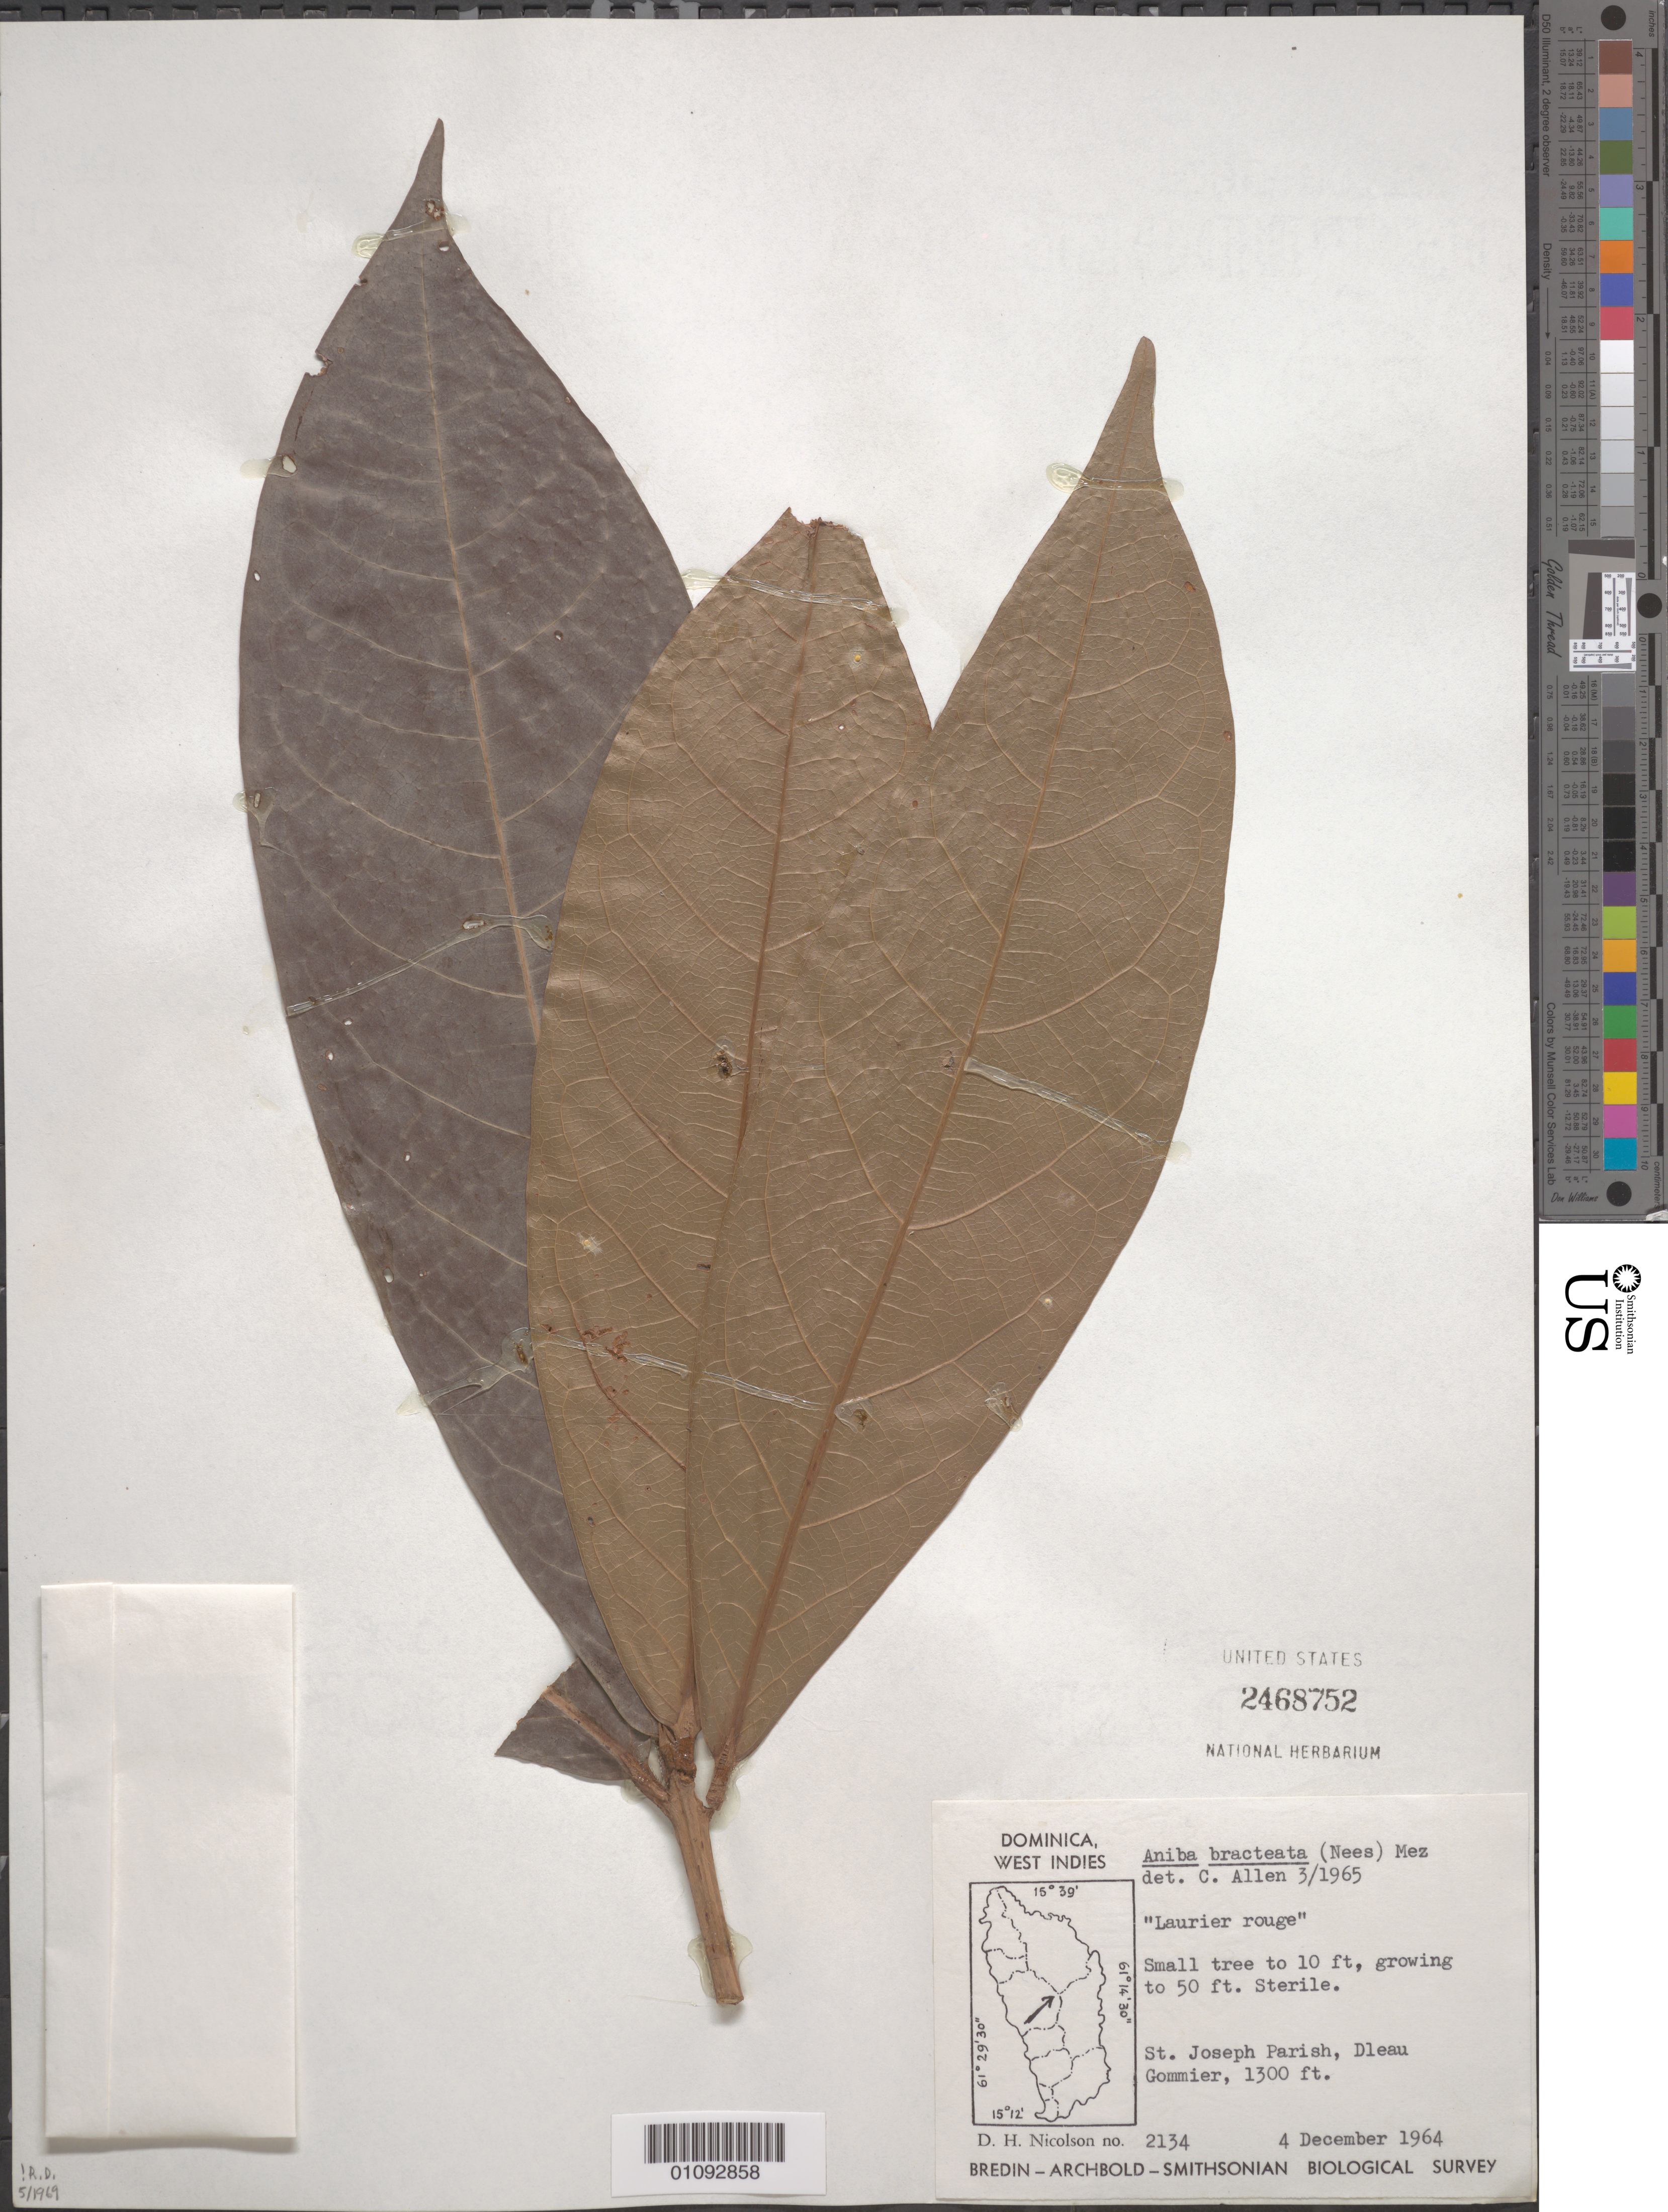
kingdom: Plantae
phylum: Tracheophyta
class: Magnoliopsida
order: Laurales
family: Lauraceae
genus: Aniba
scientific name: Aniba bracteata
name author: (Nees) Mez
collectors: D. H. Nicolson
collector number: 2134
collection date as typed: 04 Dec 1964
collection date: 1964-12-04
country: Dominica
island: Dominica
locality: St. Joseph Parish, Dleau Gommier.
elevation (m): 396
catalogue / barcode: US 2468752